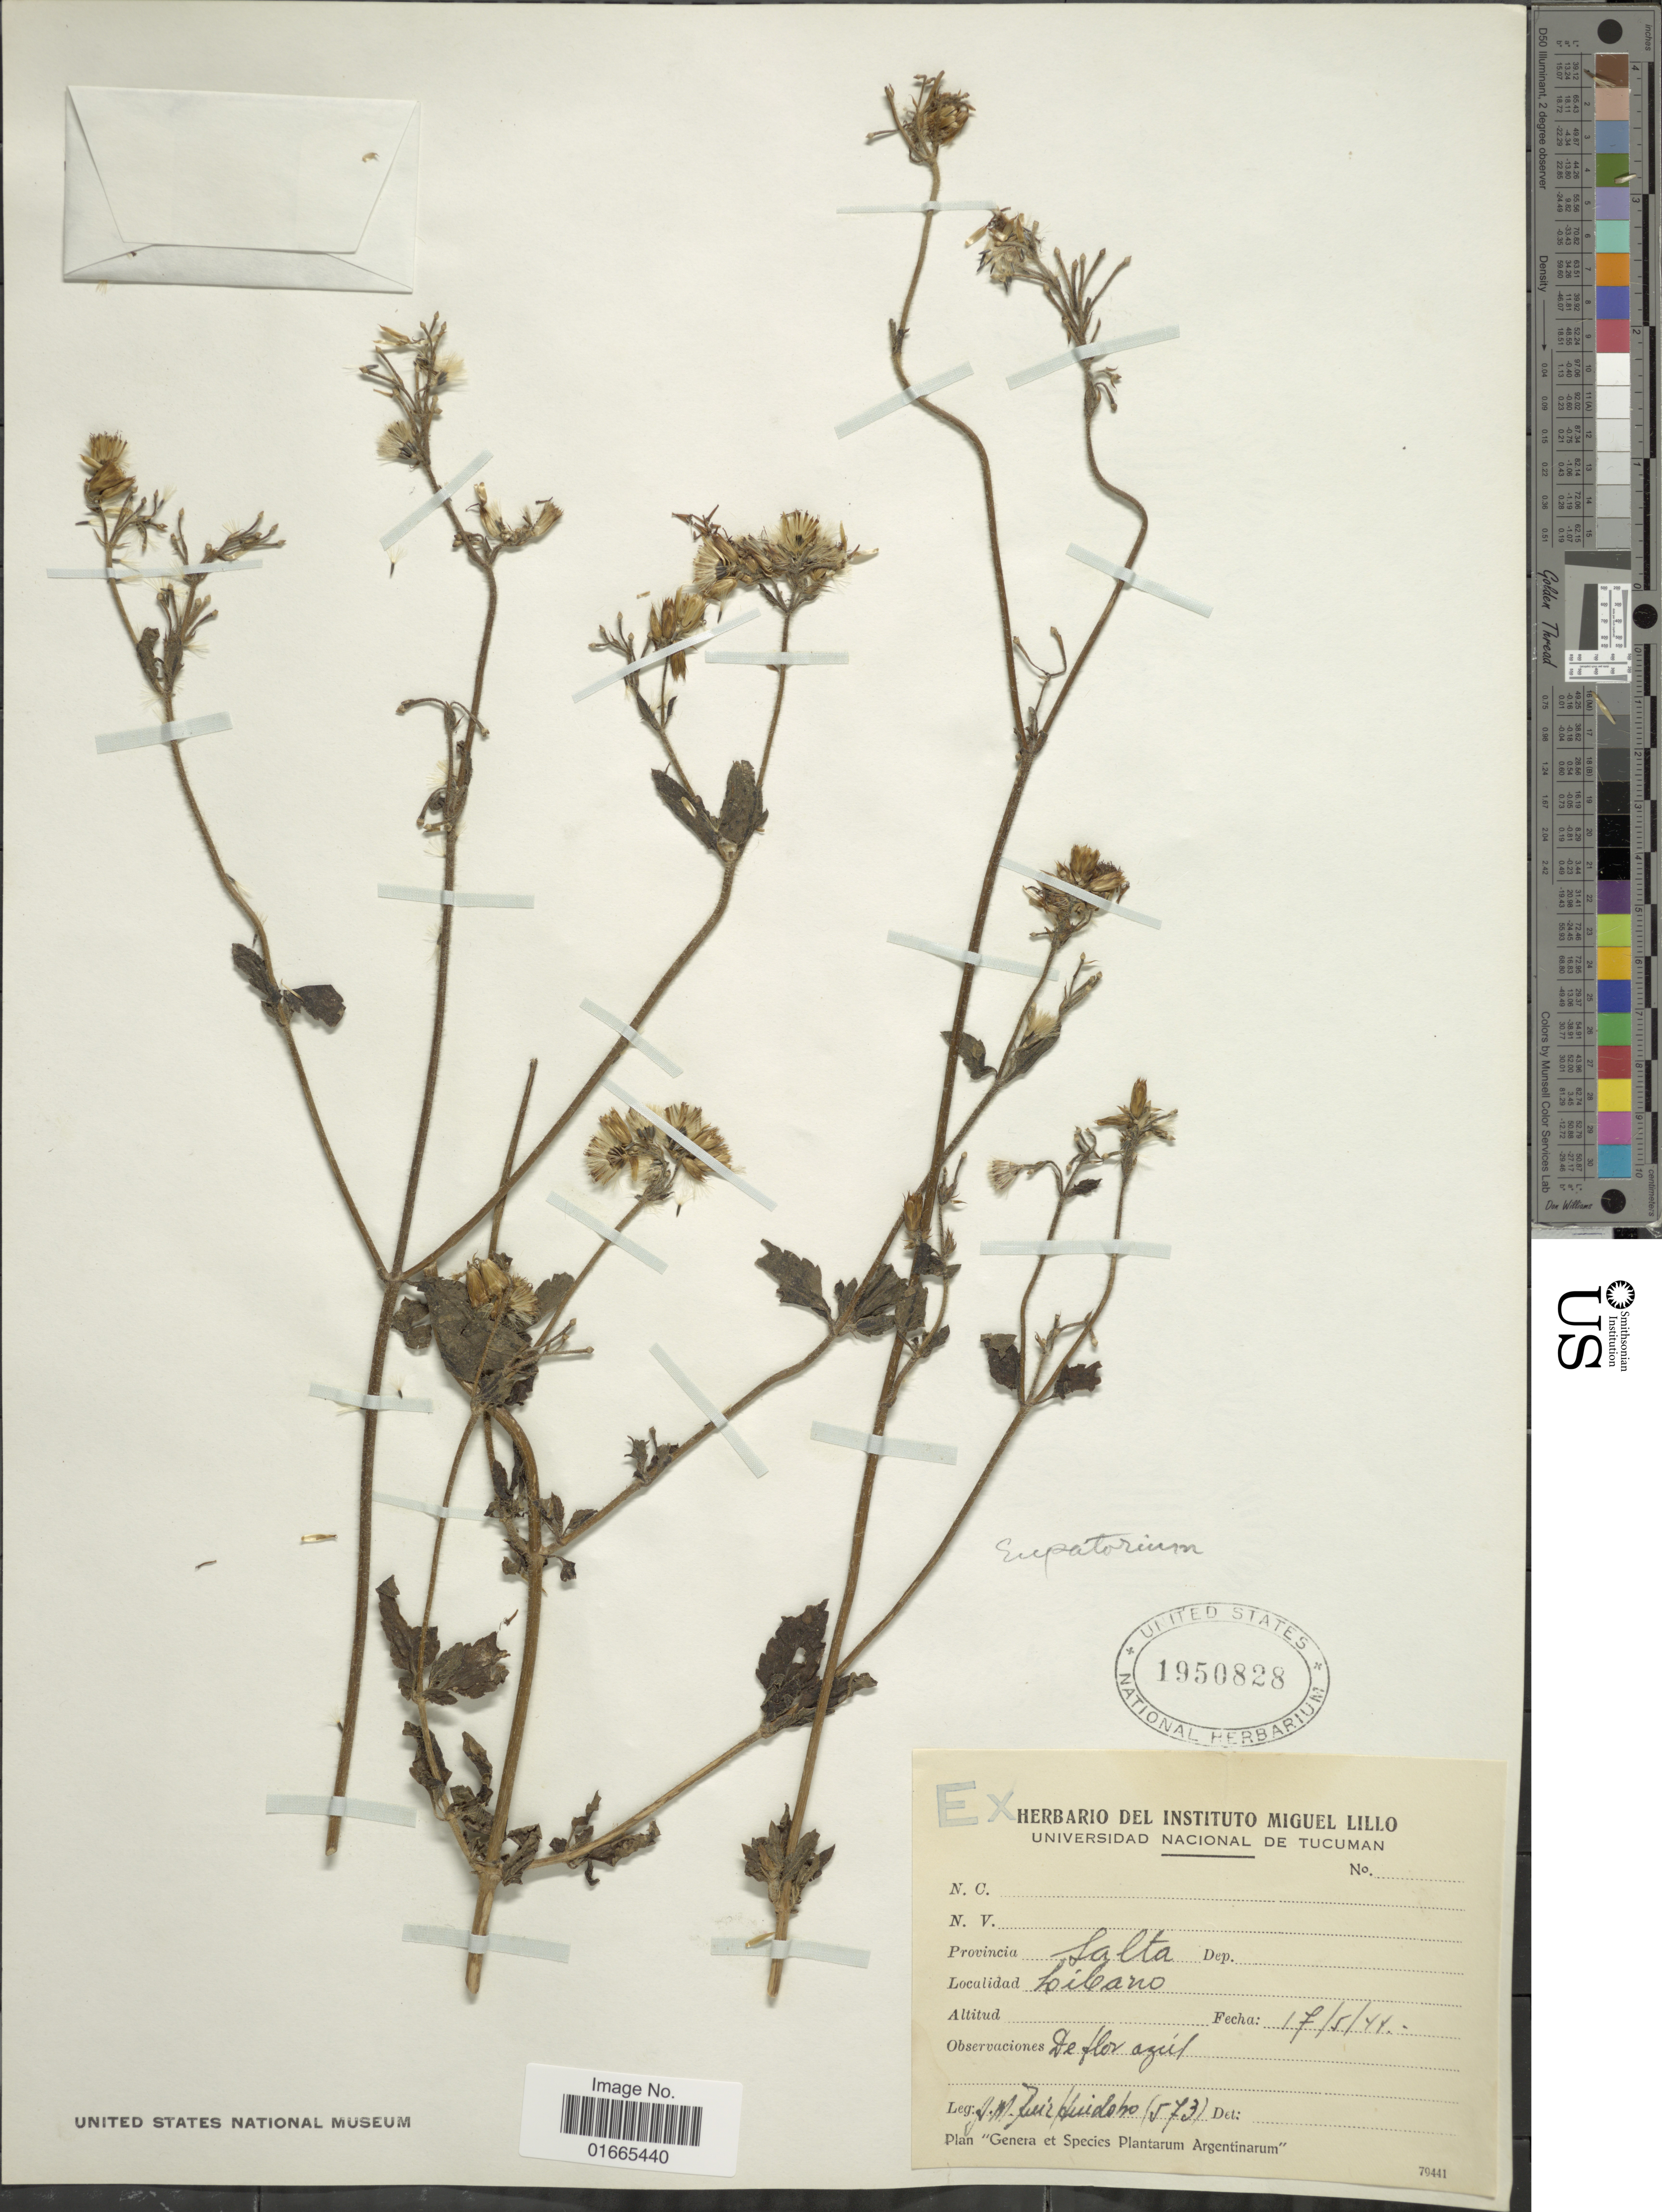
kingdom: Plantae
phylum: Tracheophyta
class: Magnoliopsida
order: Asterales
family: Asteraceae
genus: Praxelis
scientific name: Praxelis clematidea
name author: (Griseb.) R.M. King & H. Rob.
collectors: J. M. Ruiz Huidobo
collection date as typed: Transcribed d/m/y: 17/5/41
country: Argentina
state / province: Salta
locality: Libano.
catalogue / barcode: US 1950828